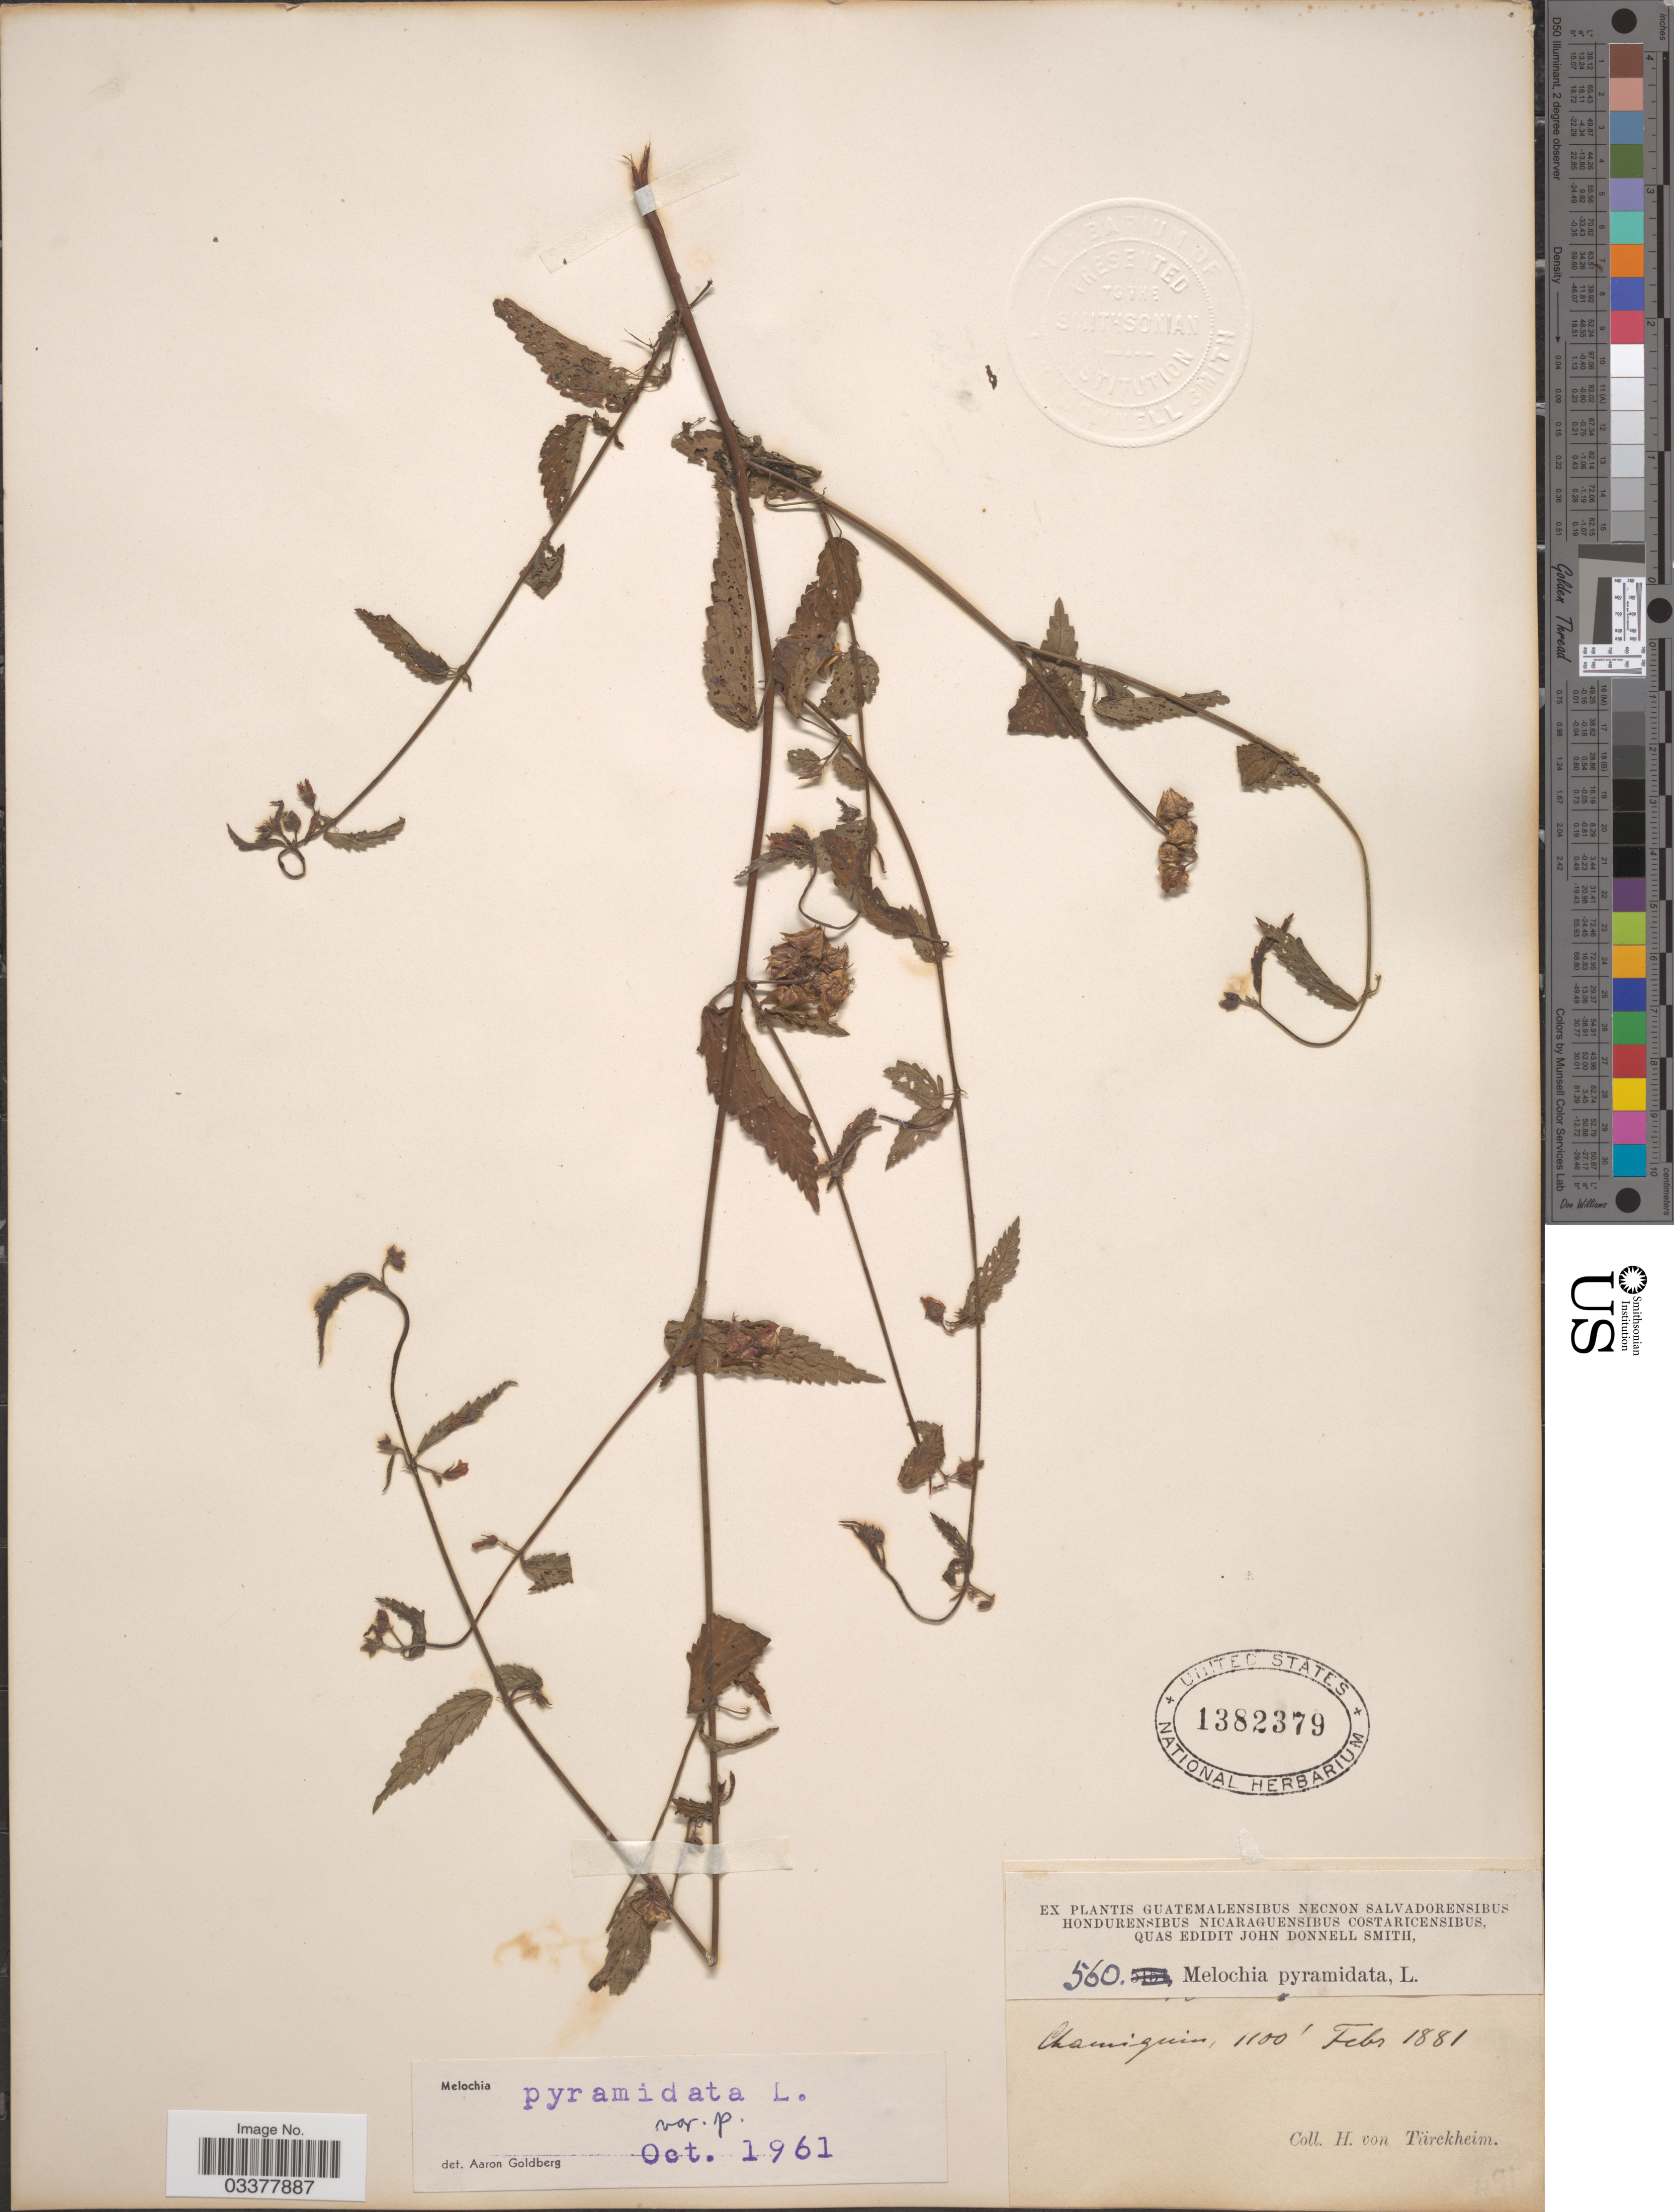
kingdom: Plantae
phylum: Tracheophyta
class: Magnoliopsida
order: Malvales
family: Malvaceae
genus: Melochia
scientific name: Melochia pyramidata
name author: L.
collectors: H. von Türckheim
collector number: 560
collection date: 1881-02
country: Guatemala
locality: Chamiquin.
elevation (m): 335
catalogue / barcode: US 1382379